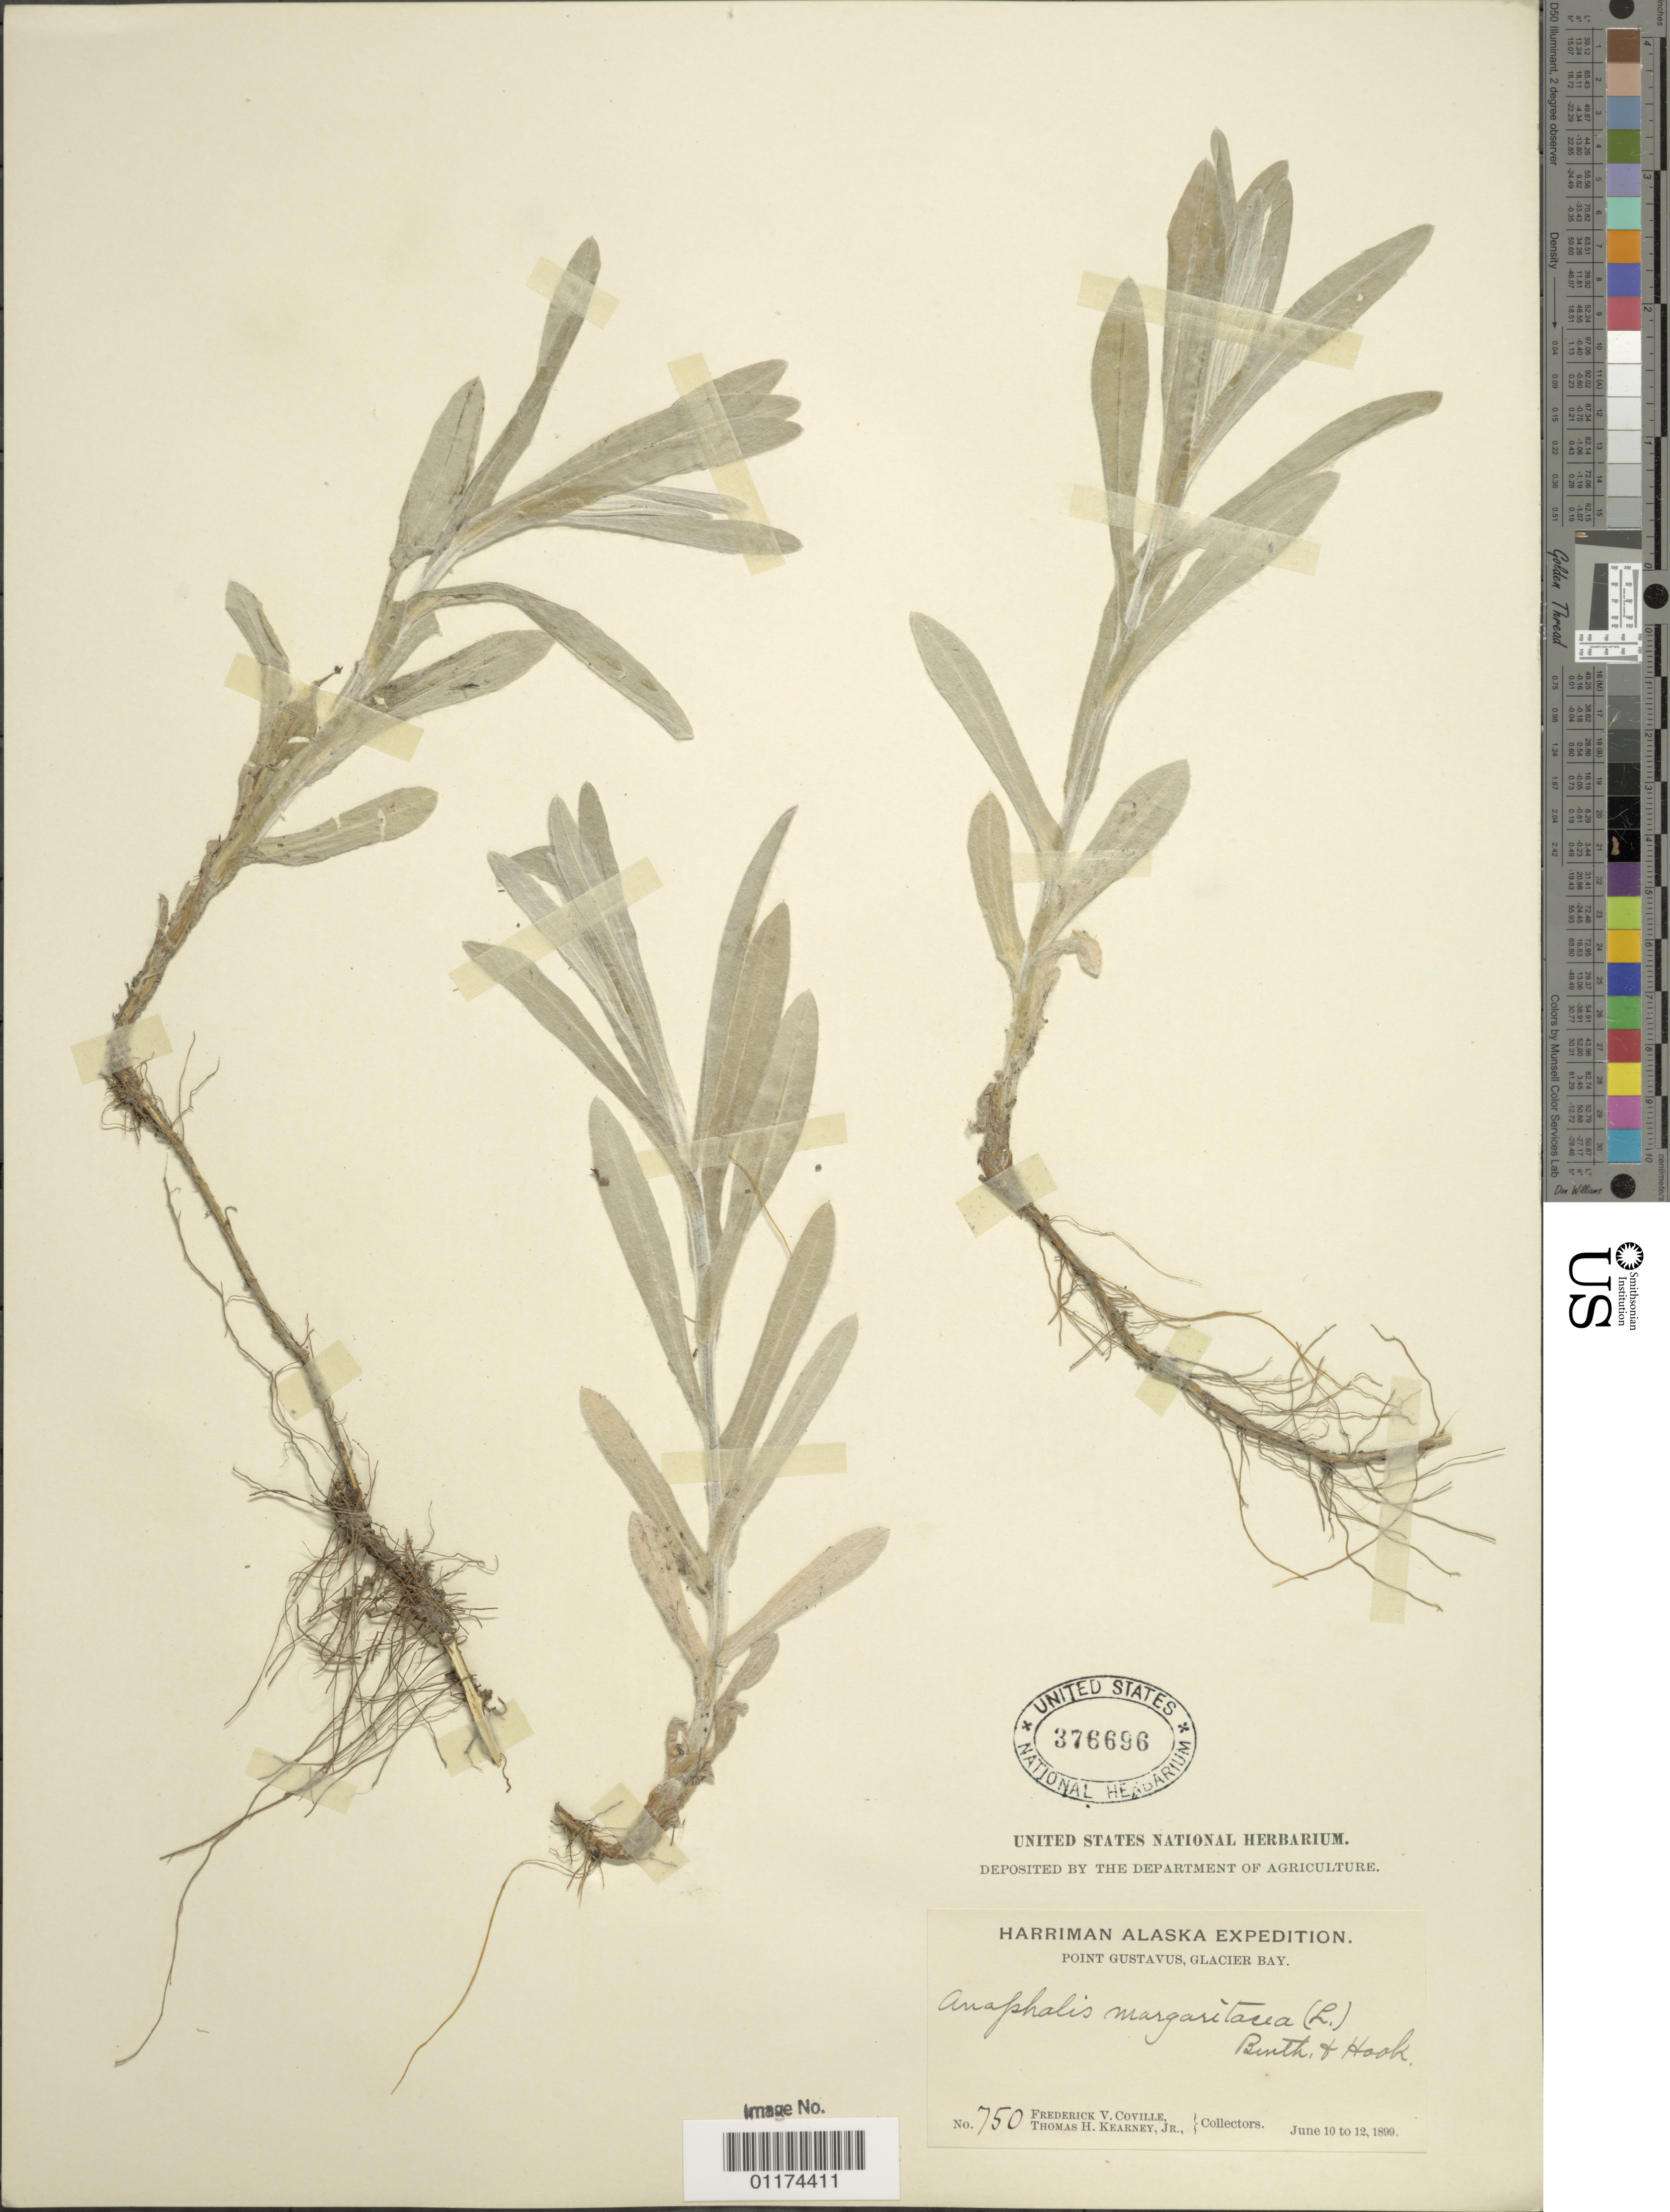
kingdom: Plantae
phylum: Tracheophyta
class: Magnoliopsida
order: Asterales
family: Asteraceae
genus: Anaphalis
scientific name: Anaphalis margaritacea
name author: (L.) Benth. & Hook. f.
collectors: F. V. Coville & C. Kearney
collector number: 750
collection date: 1899-06-10/1899-06-12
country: United States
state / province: Alaska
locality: Point Gustavus, Glacier Bay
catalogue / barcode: US 376696